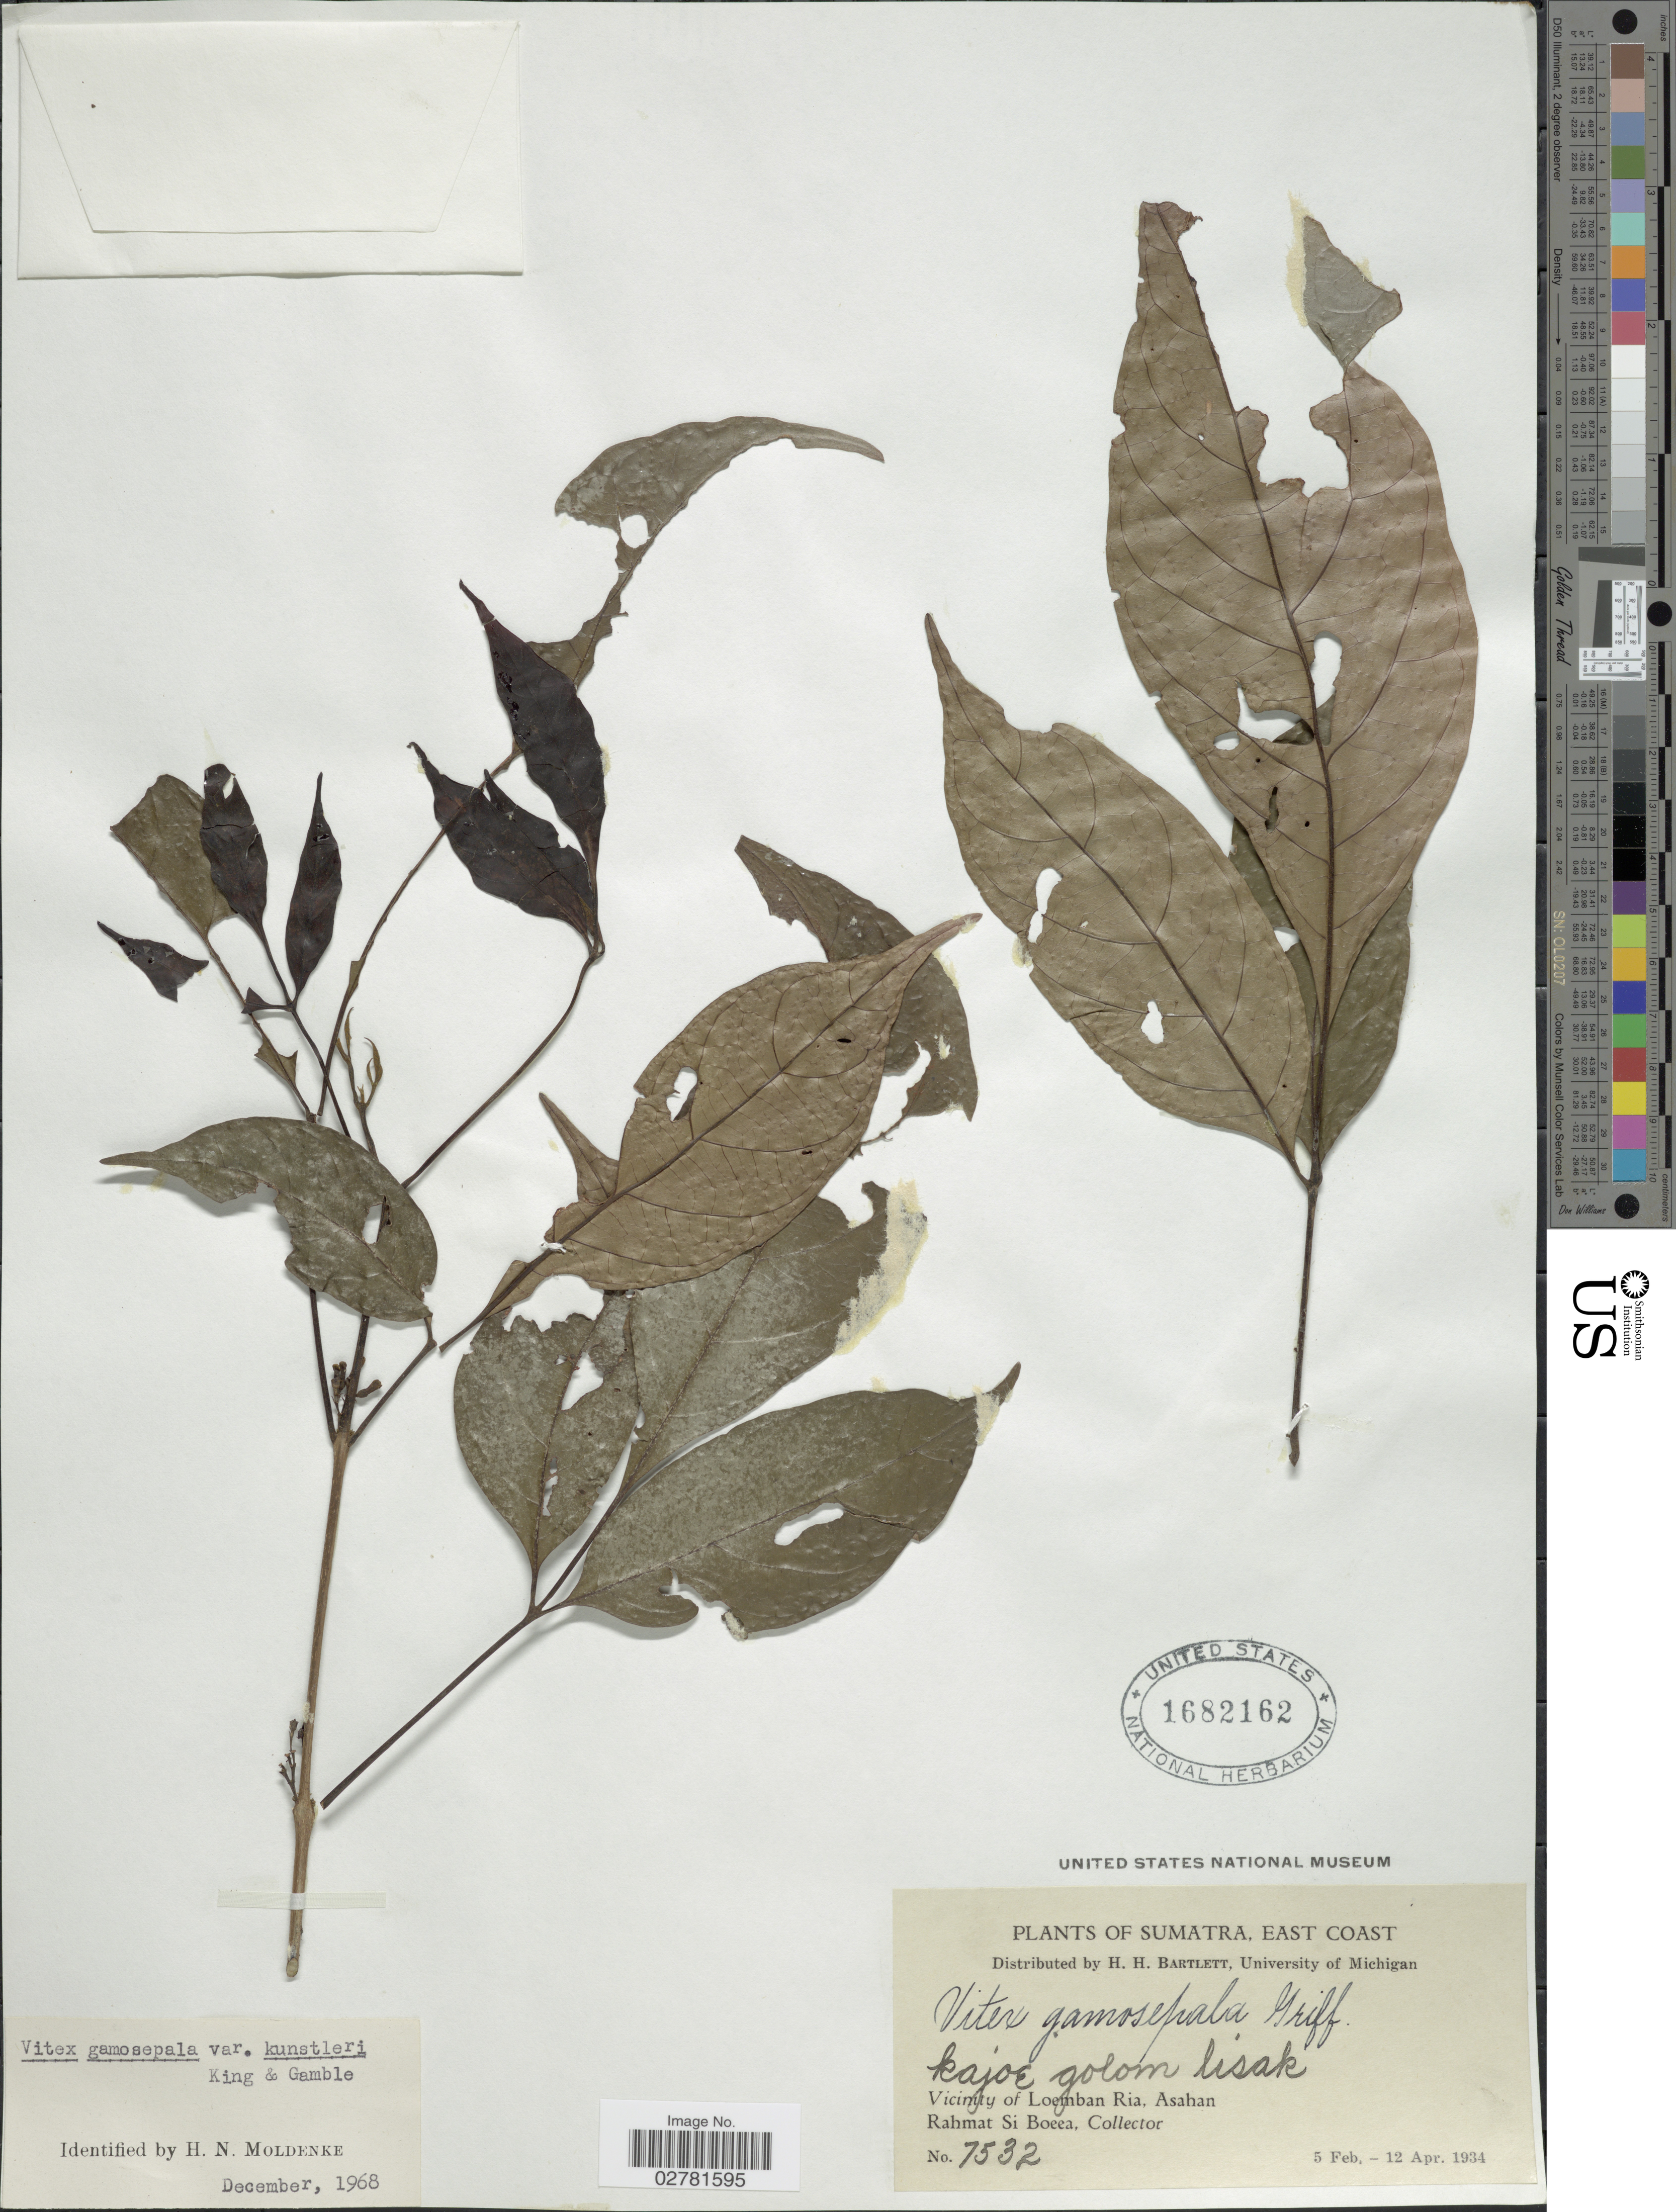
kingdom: Plantae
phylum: Tracheophyta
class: Magnoliopsida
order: Lamiales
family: Lamiaceae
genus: Vitex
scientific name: Vitex gamosepala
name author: Griff.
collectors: Rahmat Si Boeea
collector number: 7532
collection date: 1934-02-05/1934-04-12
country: Indonesia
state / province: Sumatra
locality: East Coast. Vicinity of Loemban Ria, Asahan.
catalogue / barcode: US 1682162